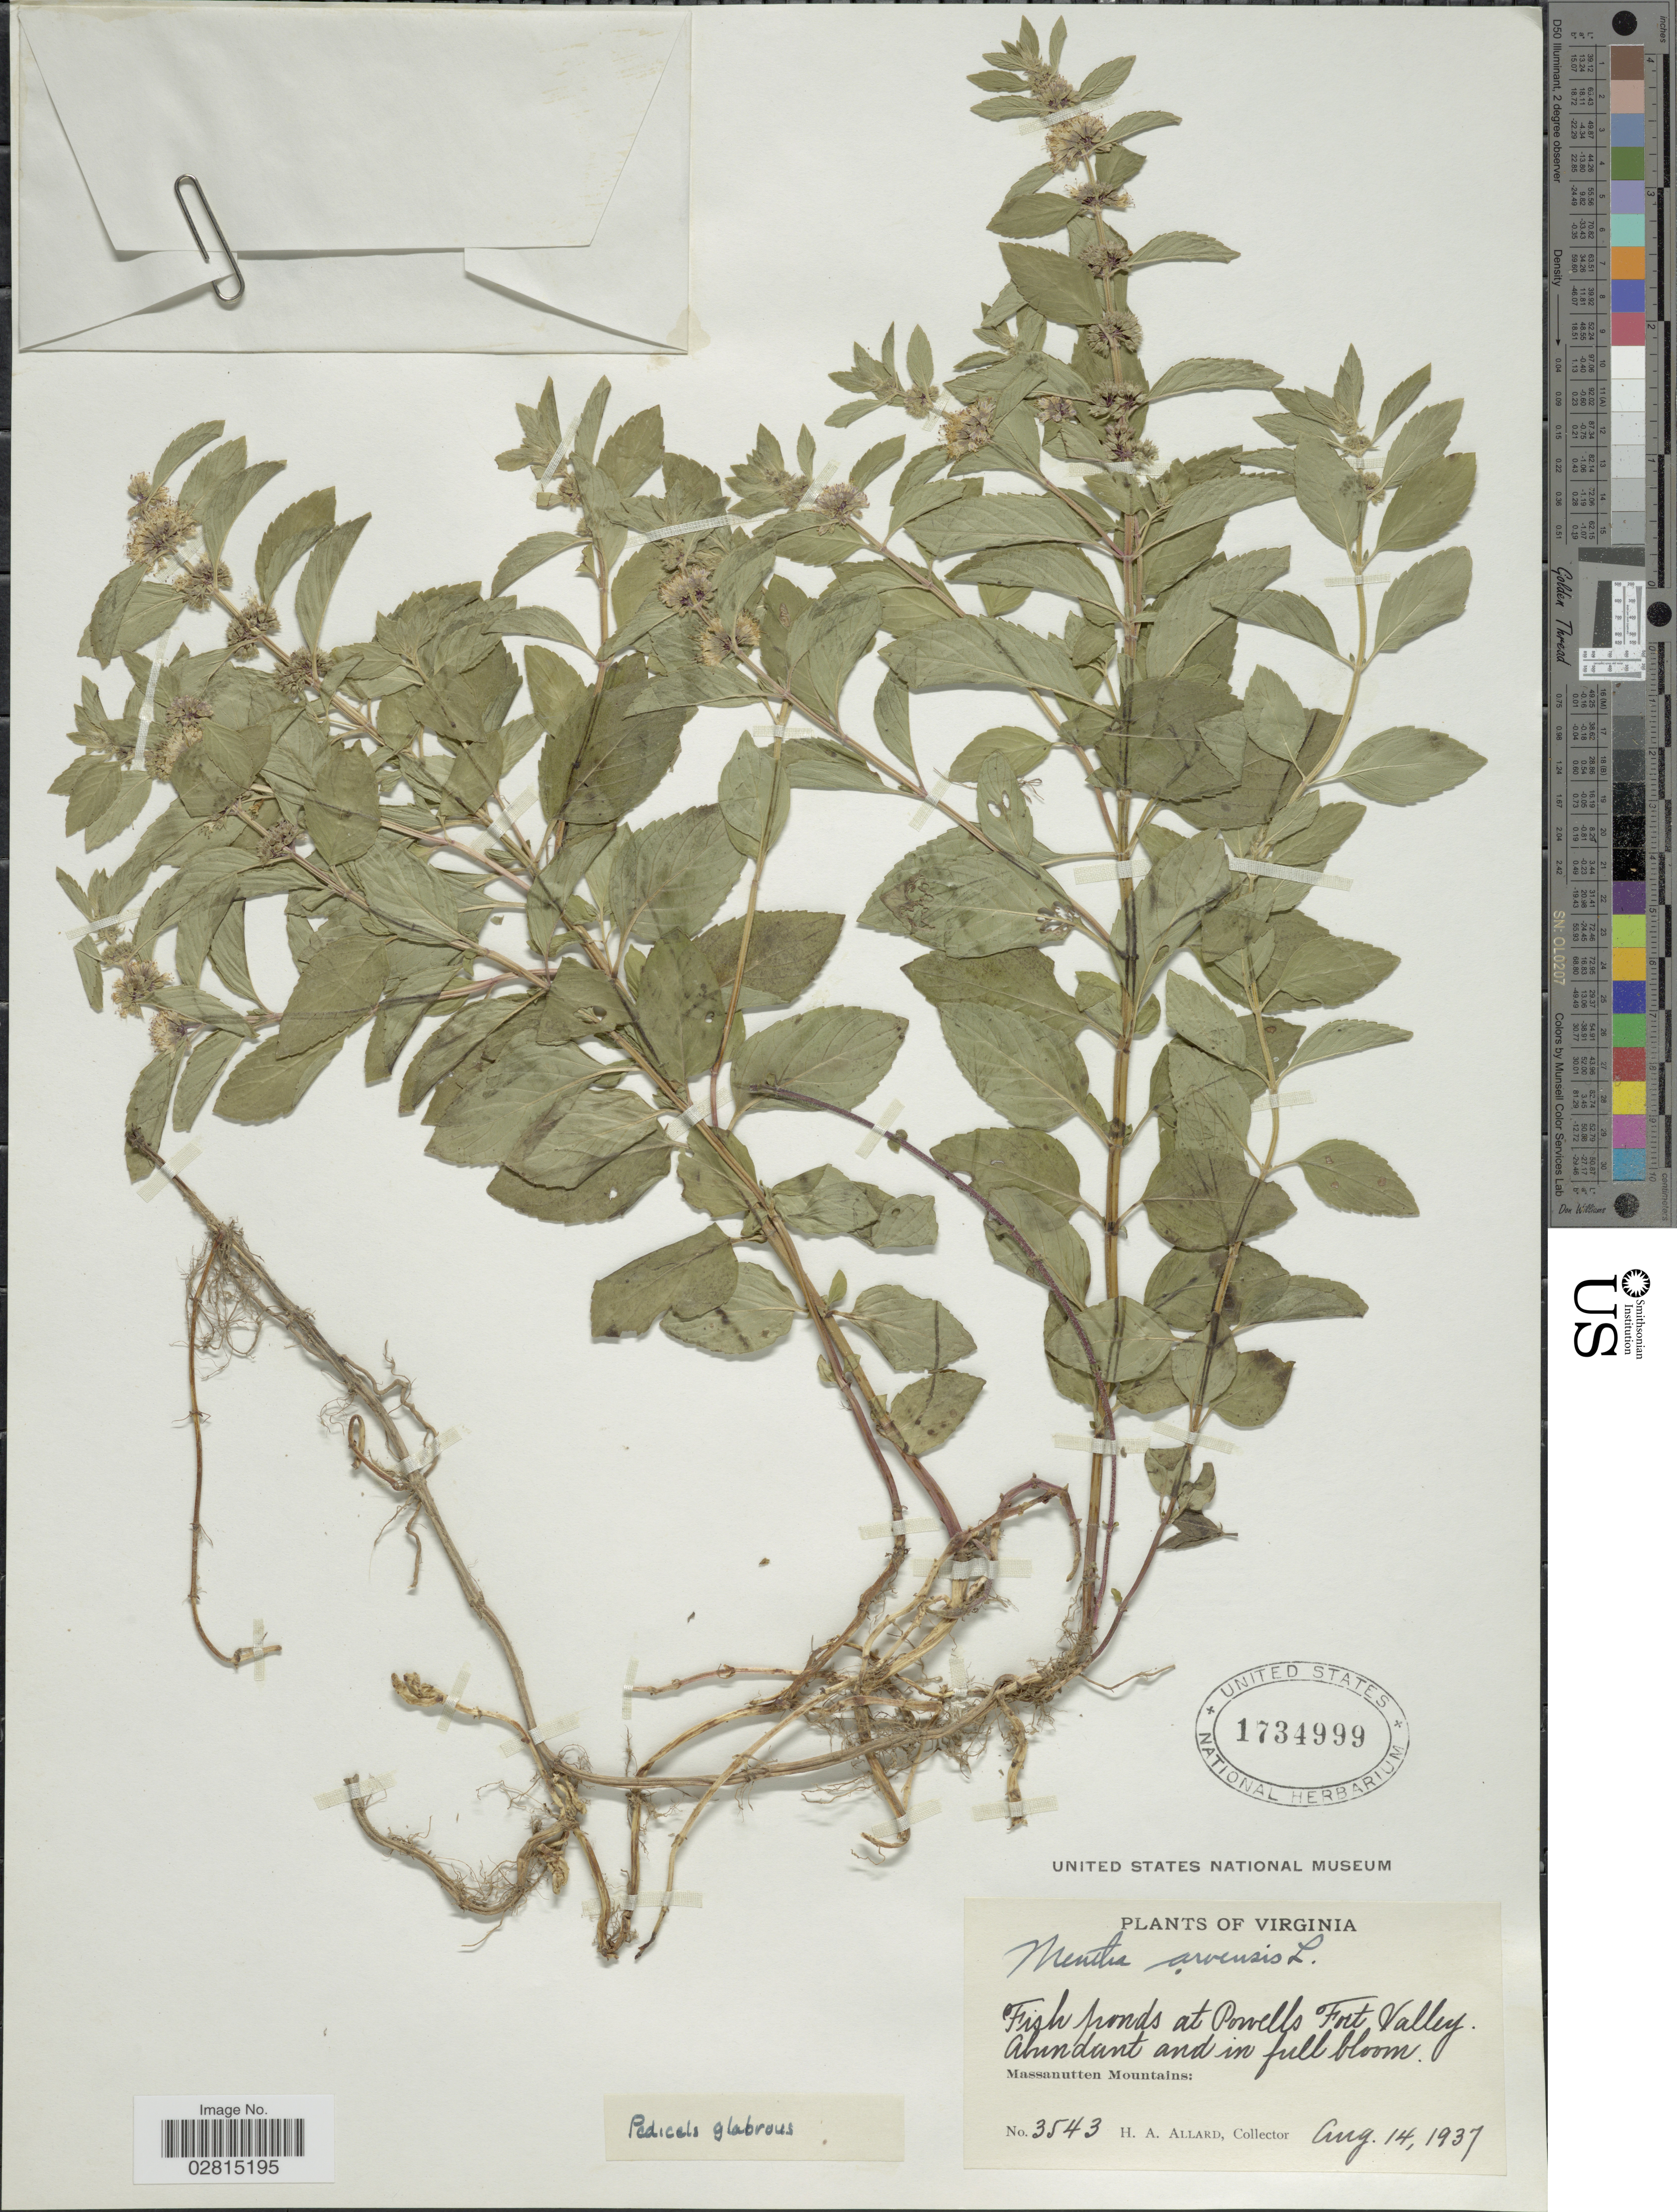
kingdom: Plantae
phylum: Tracheophyta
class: Magnoliopsida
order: Lamiales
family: Lamiaceae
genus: Mentha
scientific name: Mentha canadensis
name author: L.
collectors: H. A. Allard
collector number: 3543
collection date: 1937-08-14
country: United States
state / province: Virginia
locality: Fish ponds at Powells Fort Valley, Massanutten Mountains.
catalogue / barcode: US 1734999